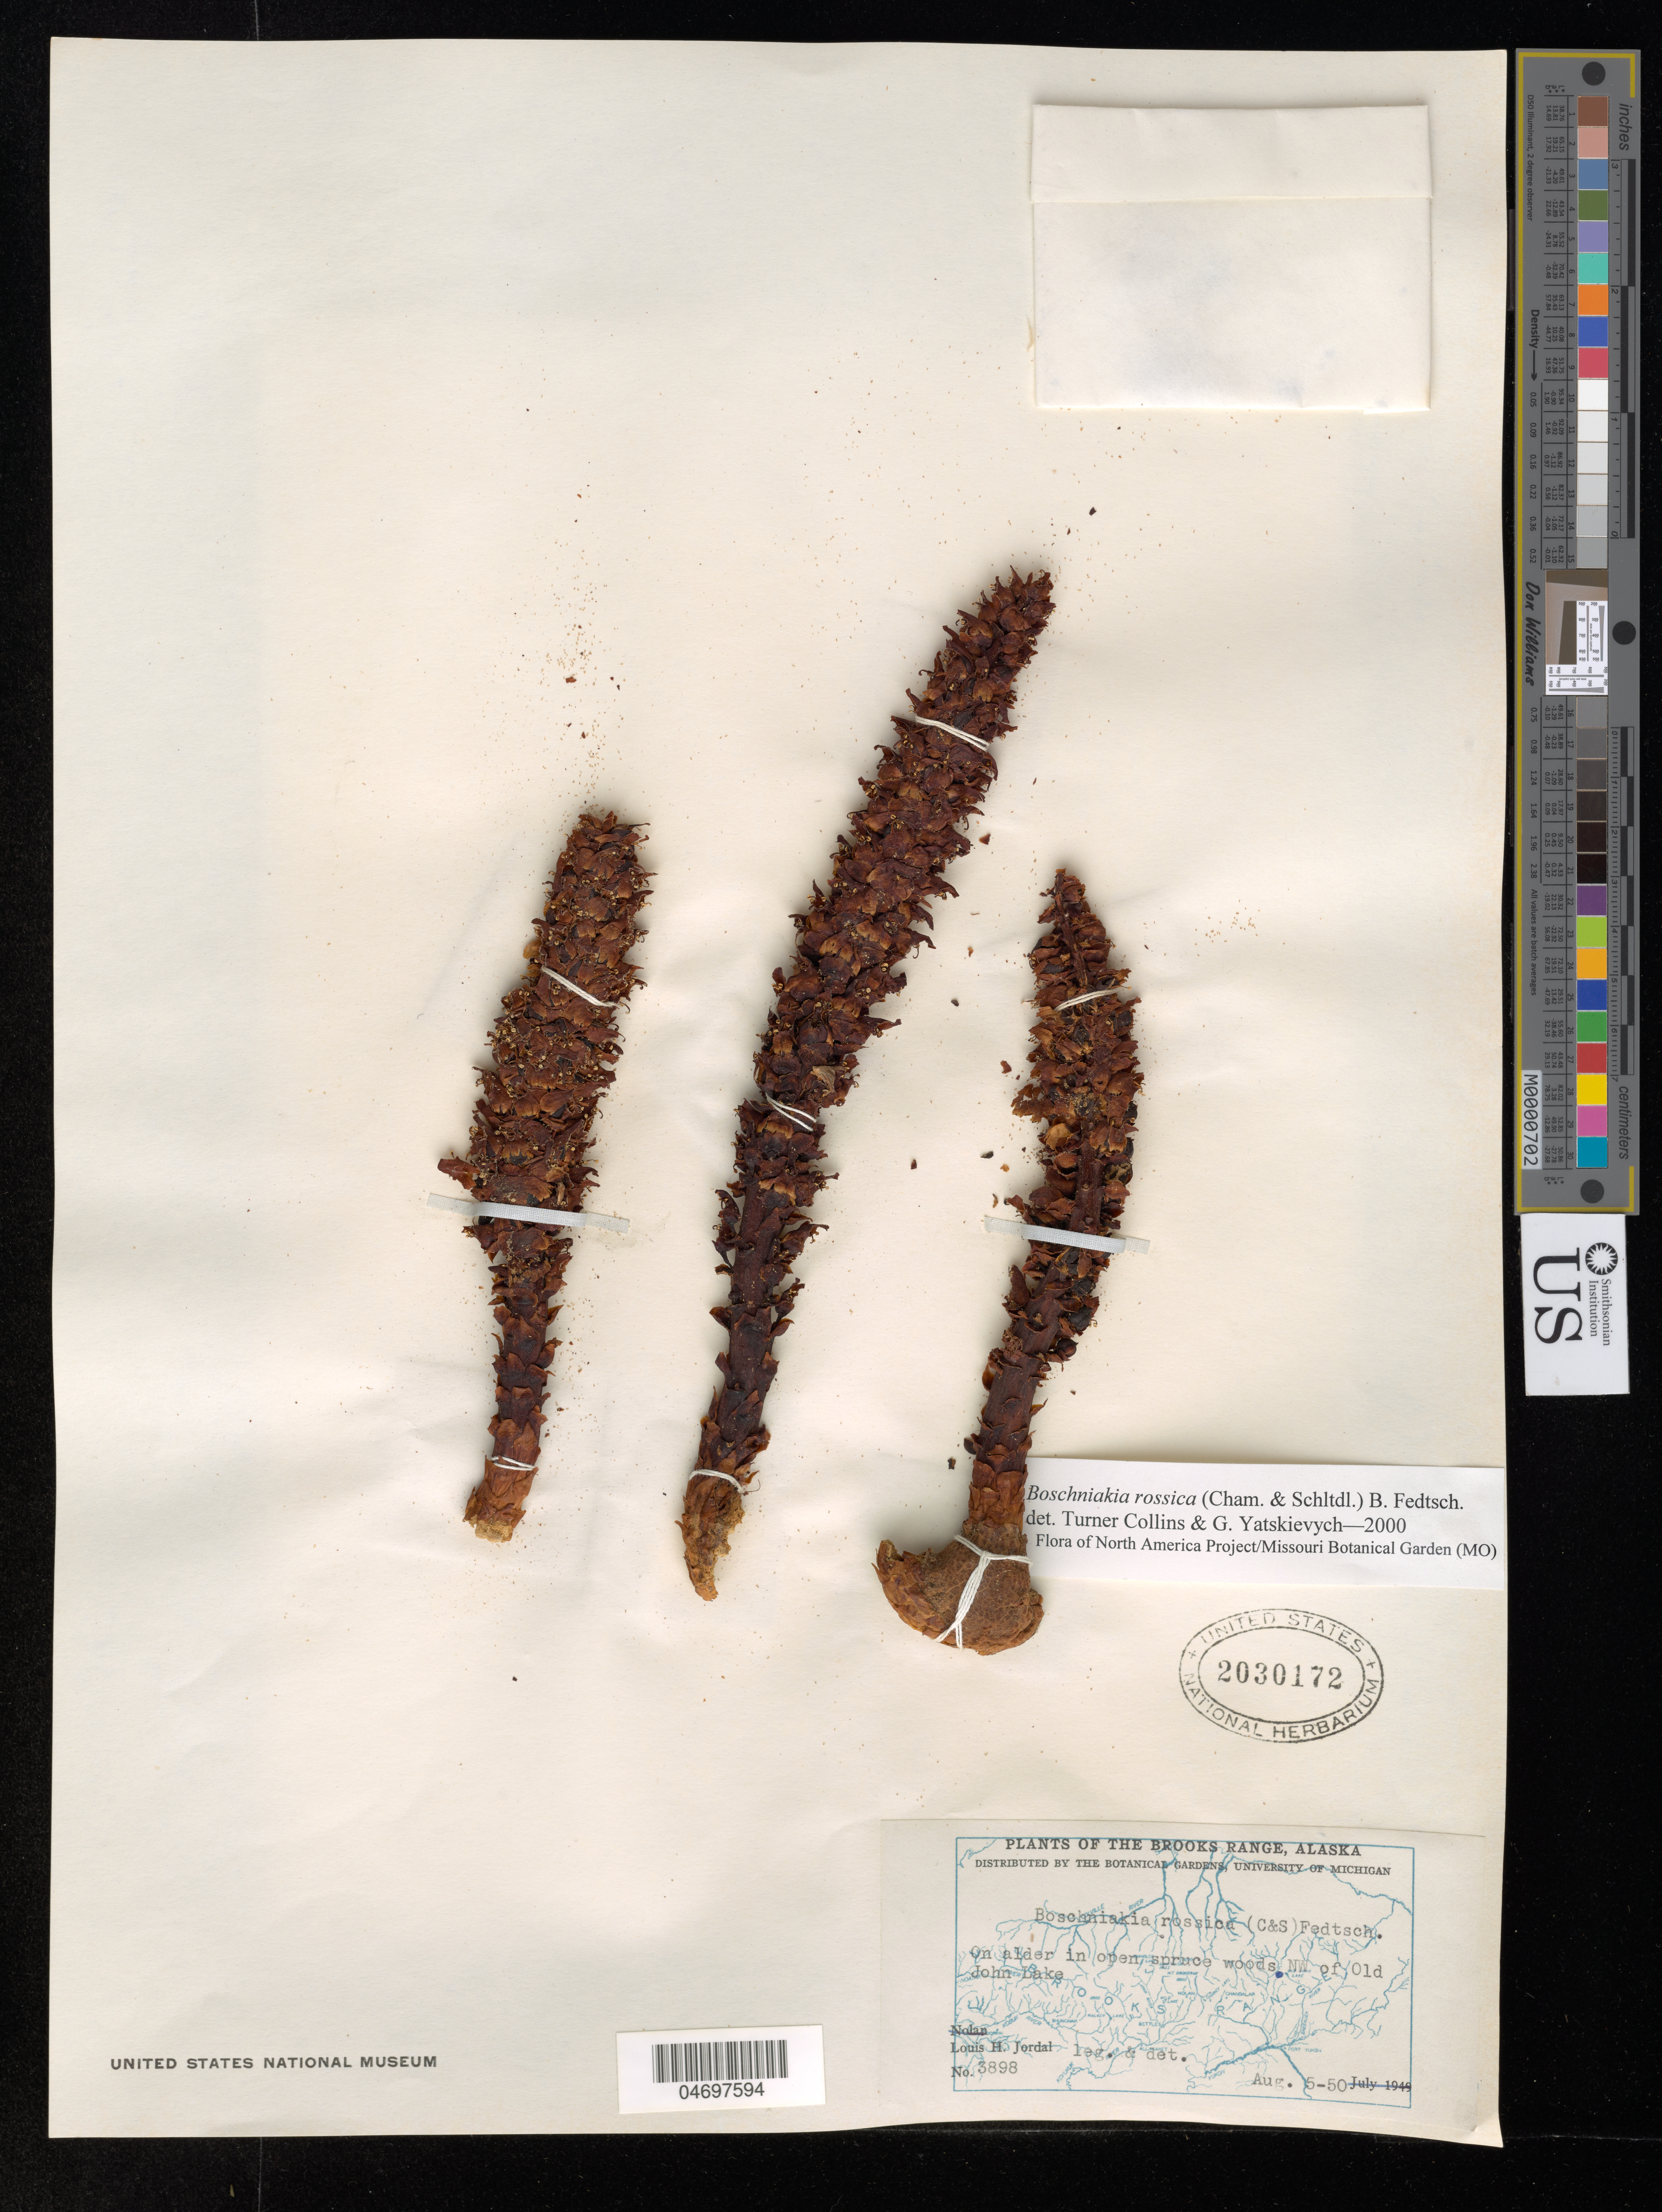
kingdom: Plantae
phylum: Tracheophyta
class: Magnoliopsida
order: Lamiales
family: Orobanchaceae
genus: Boschniakia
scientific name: Boschniakia rossica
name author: (Cham. & Schltdl.) B. Fedtsch.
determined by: Collins, L. T.; Yatskievych, G. A.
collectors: L. Jordal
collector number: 3898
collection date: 1950-08-05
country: United States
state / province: Alaska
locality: The Brooks Range. Old John Lake.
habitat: On alder in open spruce woods NW of the lake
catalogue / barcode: US 2030172